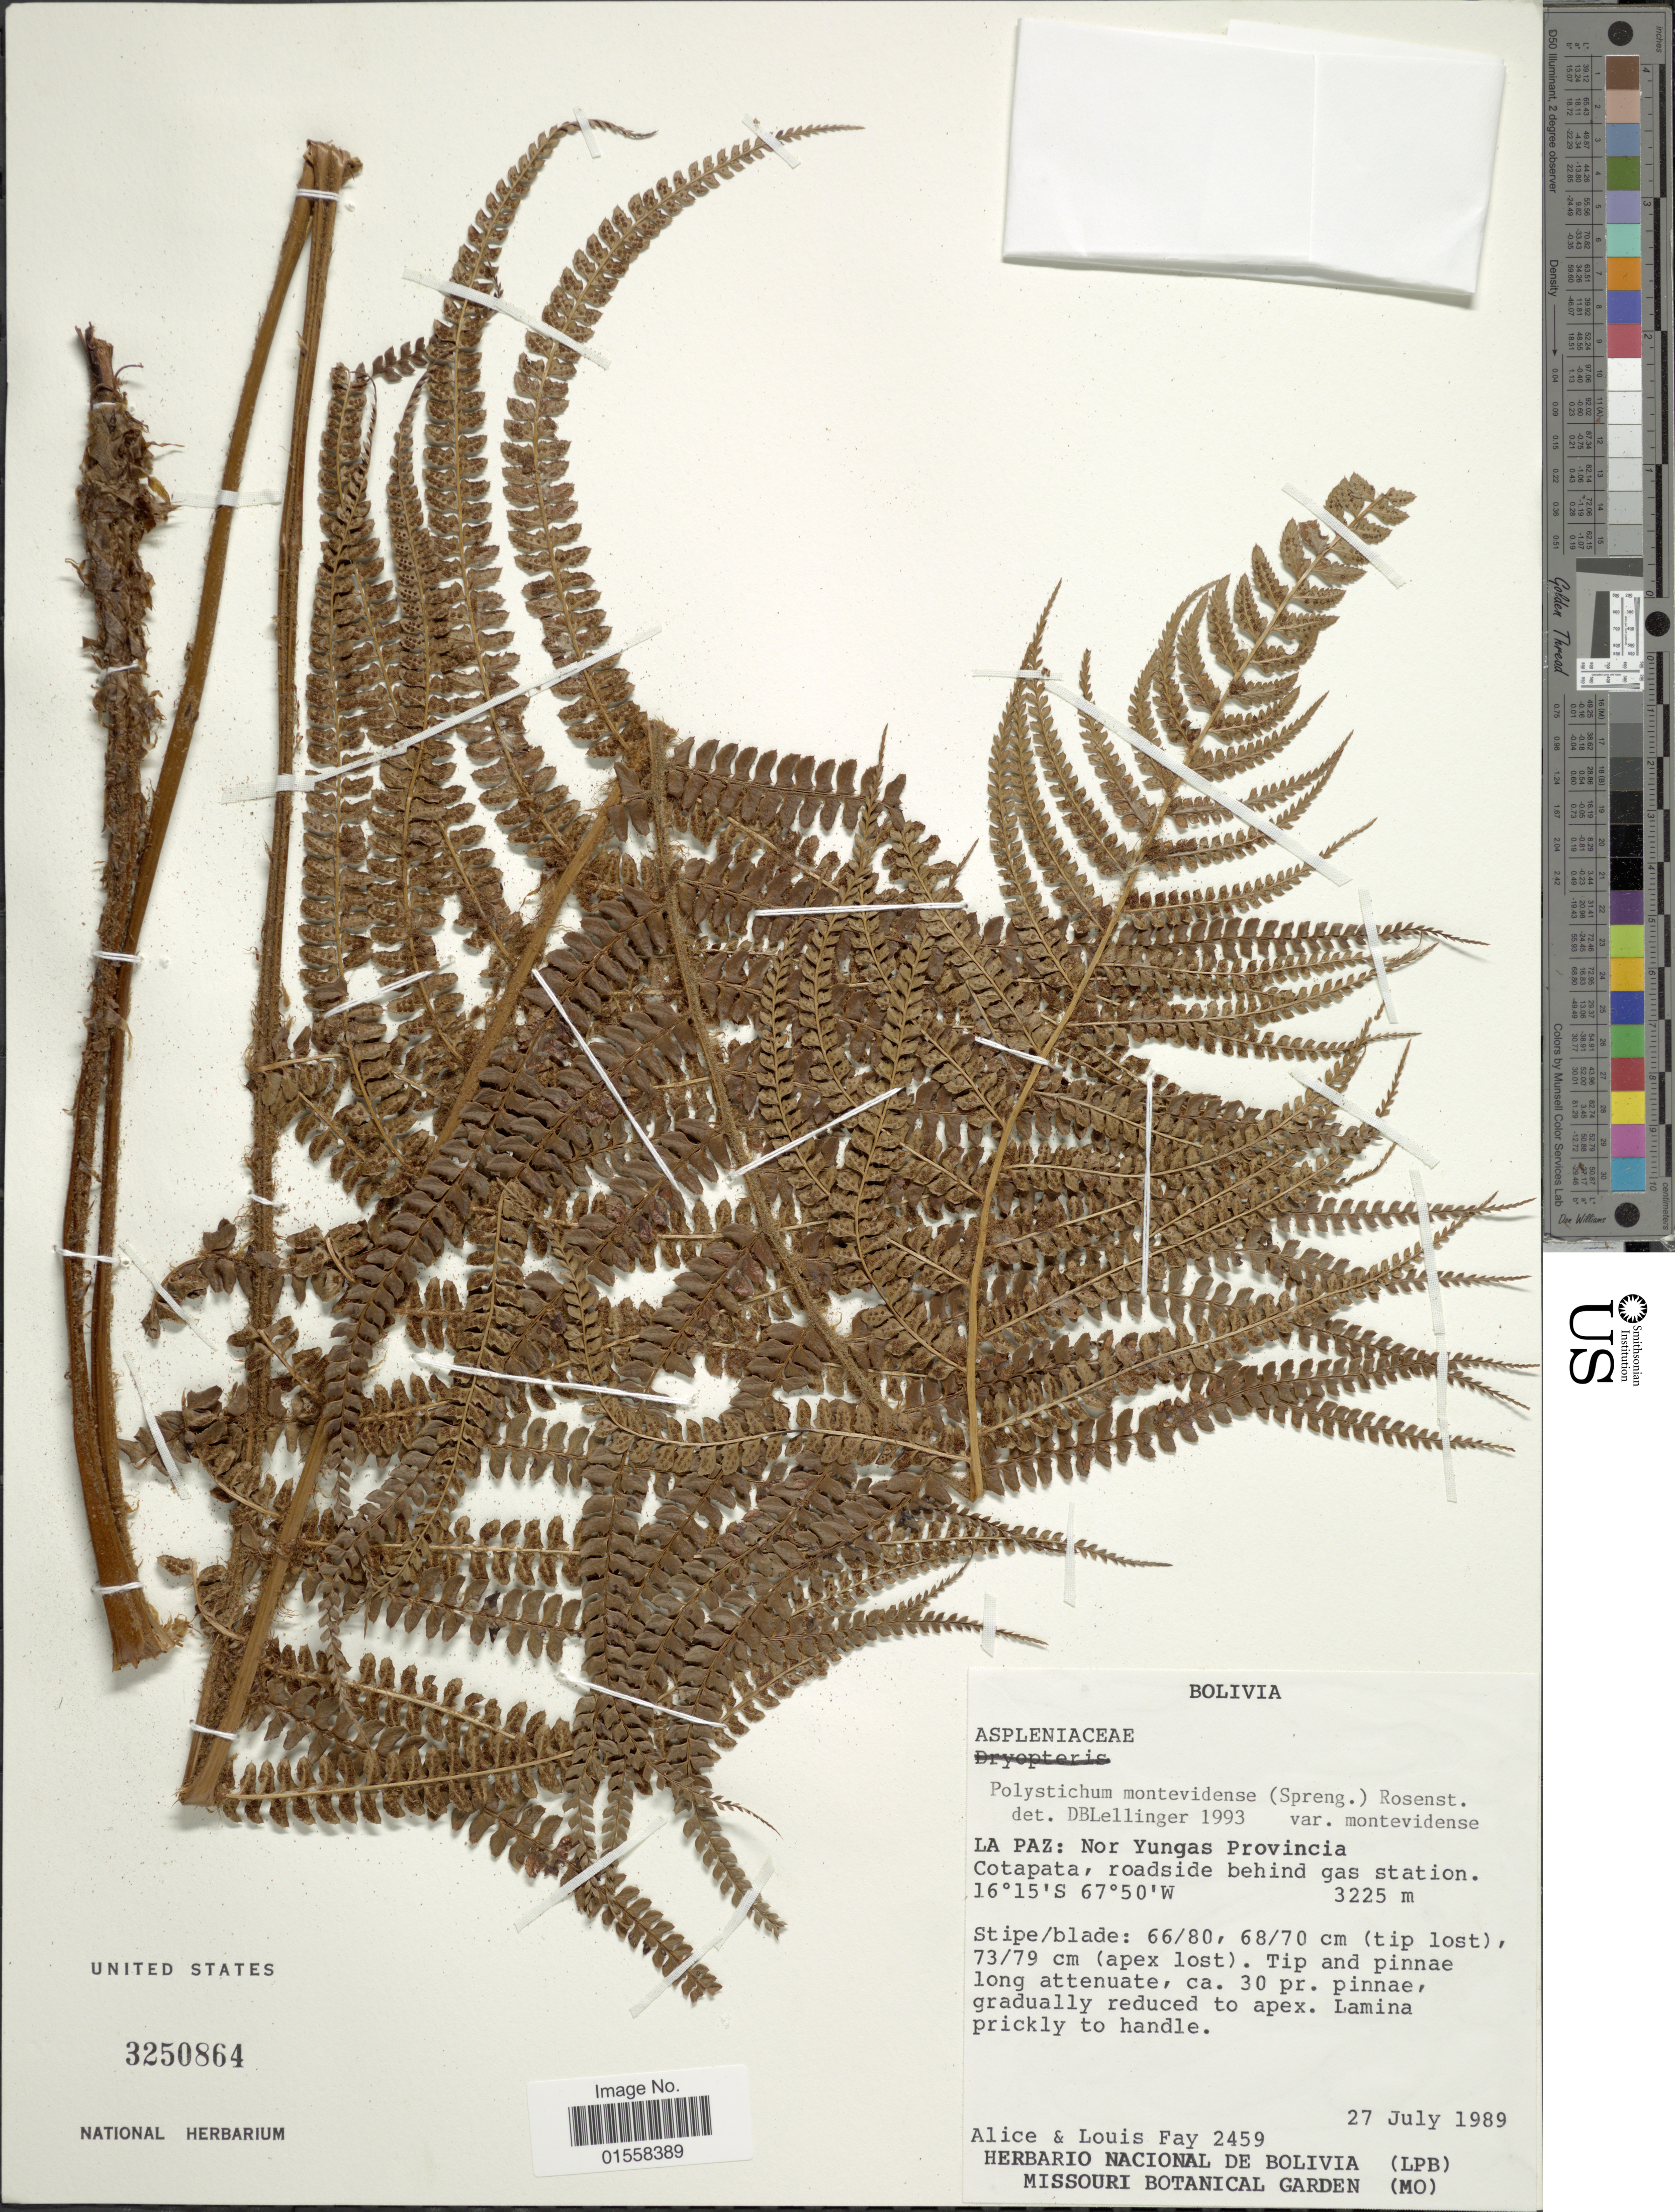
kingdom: Plantae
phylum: Tracheophyta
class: Polypodiopsida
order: Polypodiales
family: Dryopteridaceae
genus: Polystichum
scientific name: Polystichum montevidense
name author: (Spreng.) Rosenst.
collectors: A. Fay & L. Fay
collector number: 2459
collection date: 1989-07-27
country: Bolivia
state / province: La Paz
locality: Bolivia, La Paz: Nor Yungas Provincia, Cotapata, roadside behind gas station.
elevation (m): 3225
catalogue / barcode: US 3250864